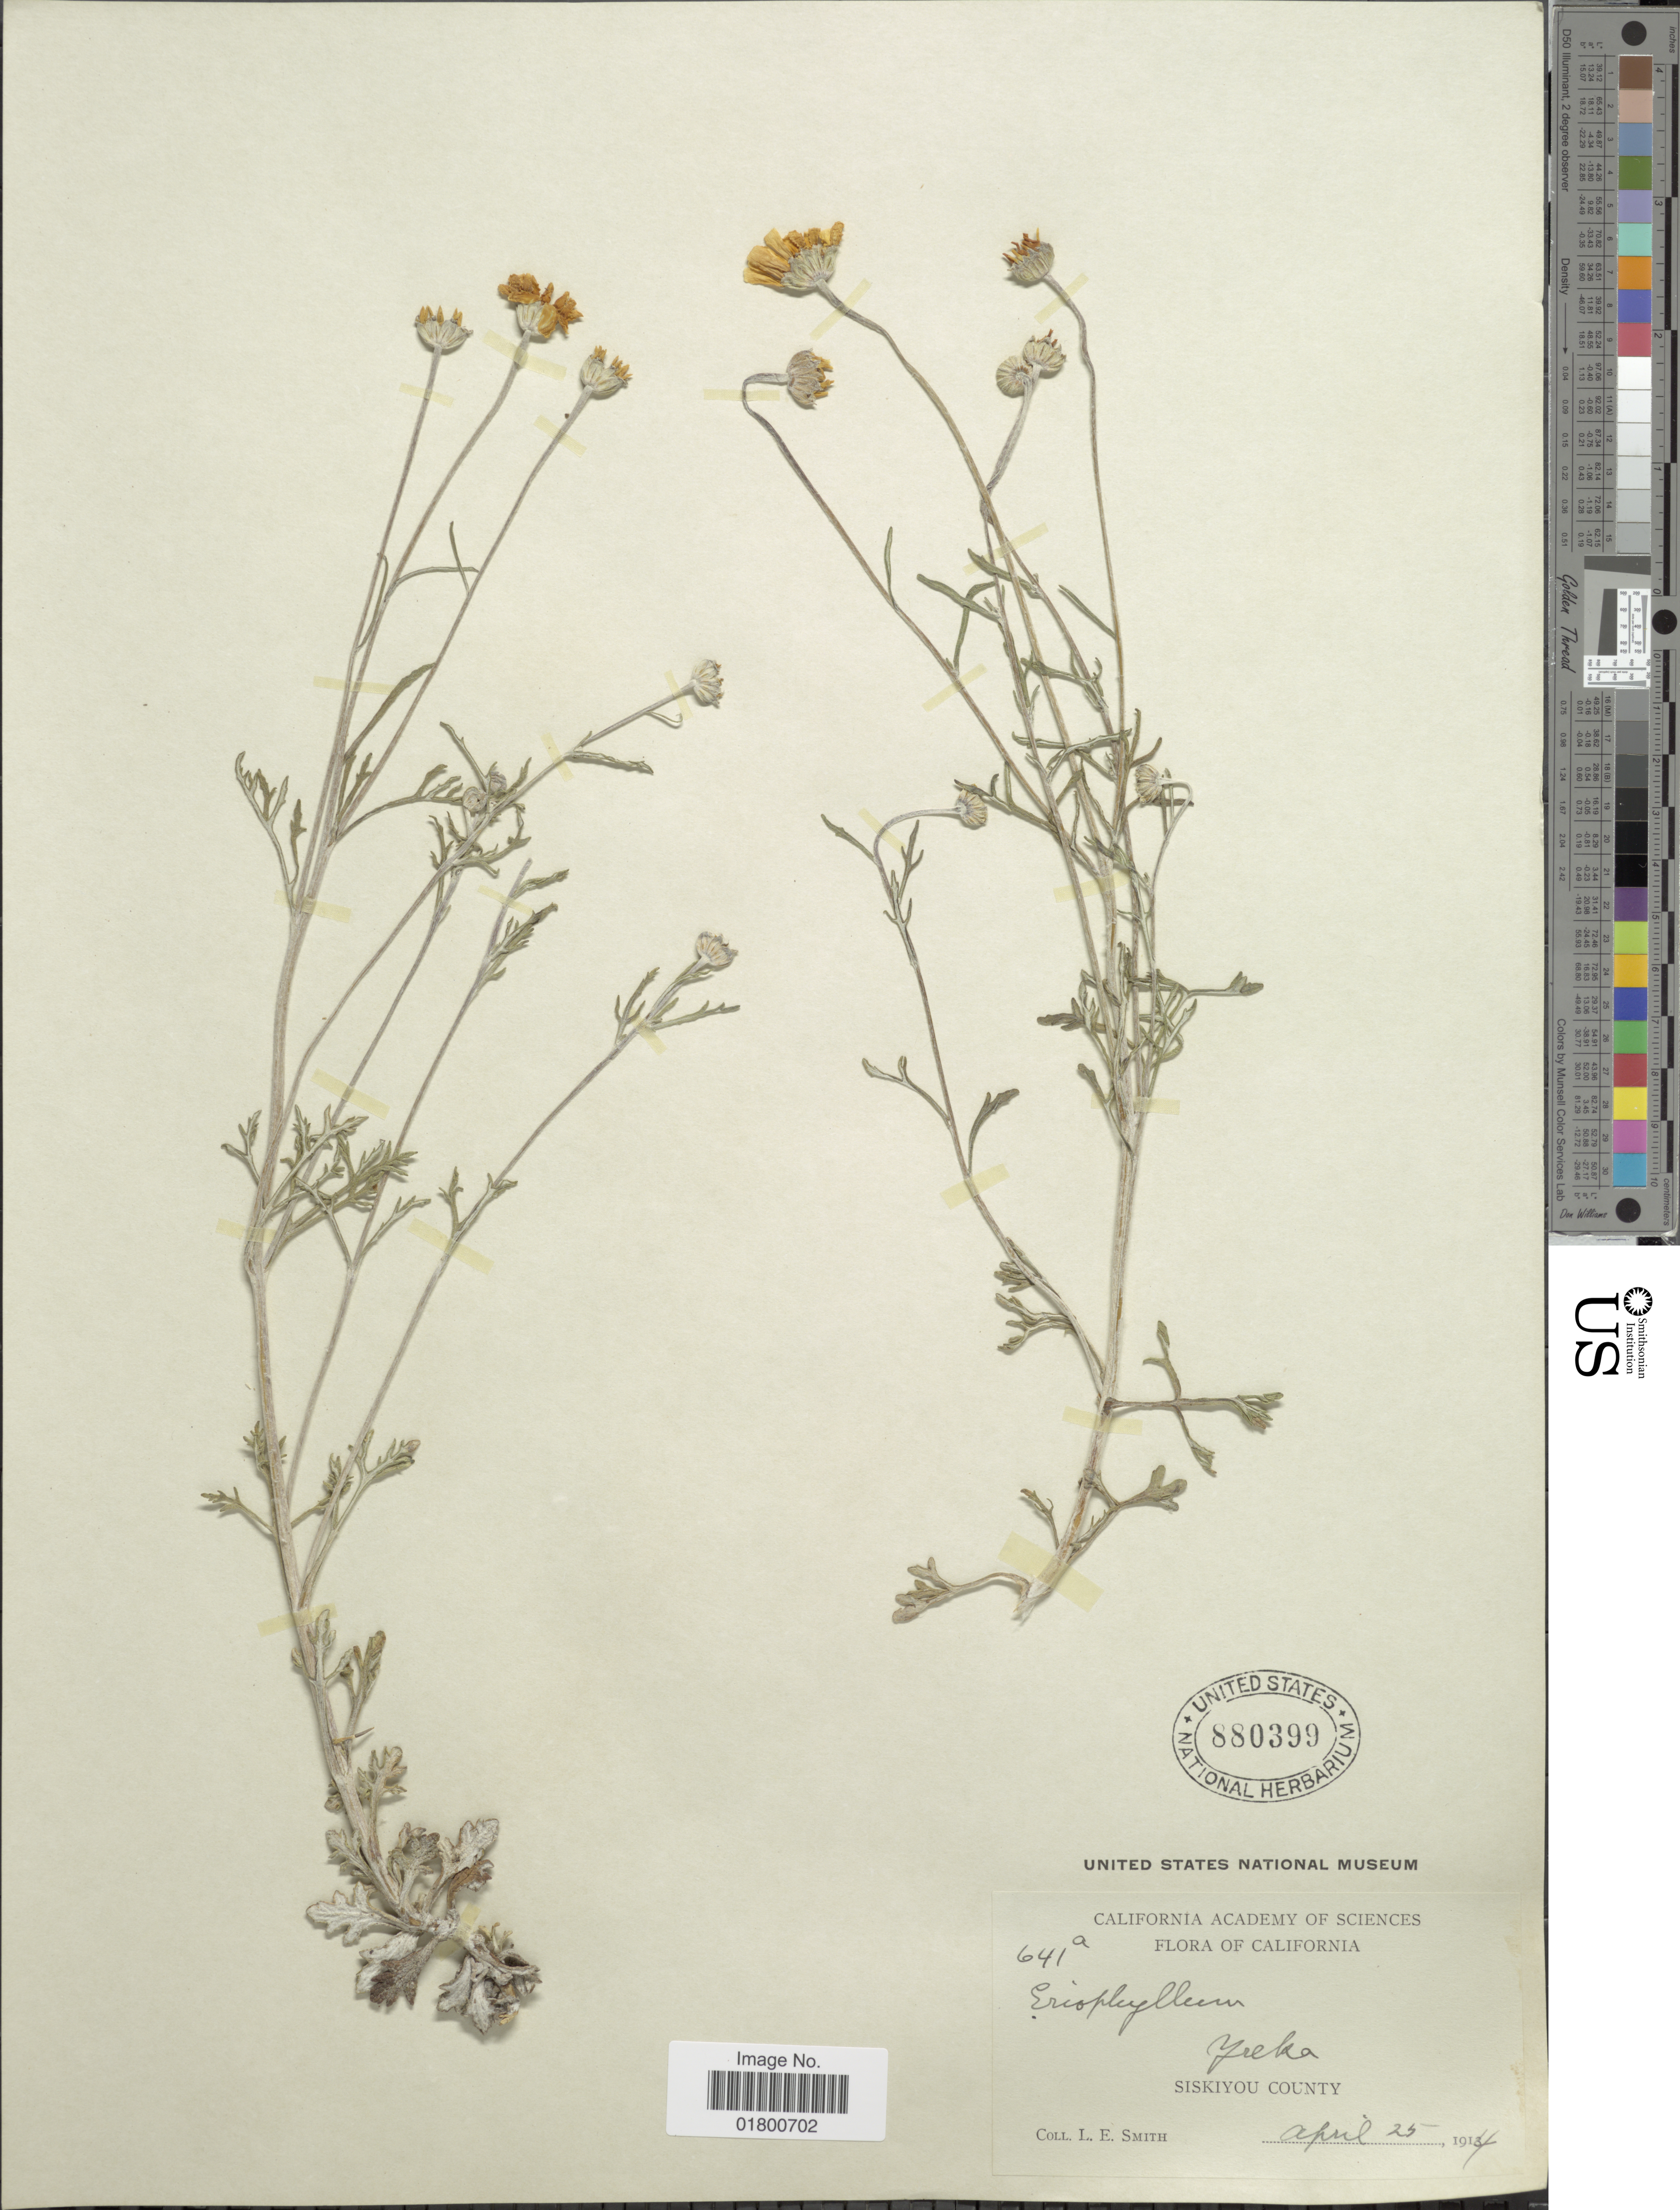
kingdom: Plantae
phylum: Tracheophyta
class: Magnoliopsida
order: Asterales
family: Asteraceae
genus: Eriophyllum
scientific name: Eriophyllum sp.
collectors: L. E. Smith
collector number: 641a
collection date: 1914-04-25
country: United States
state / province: California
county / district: Siskiyou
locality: Yreka, Siskiyou County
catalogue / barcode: US 880399